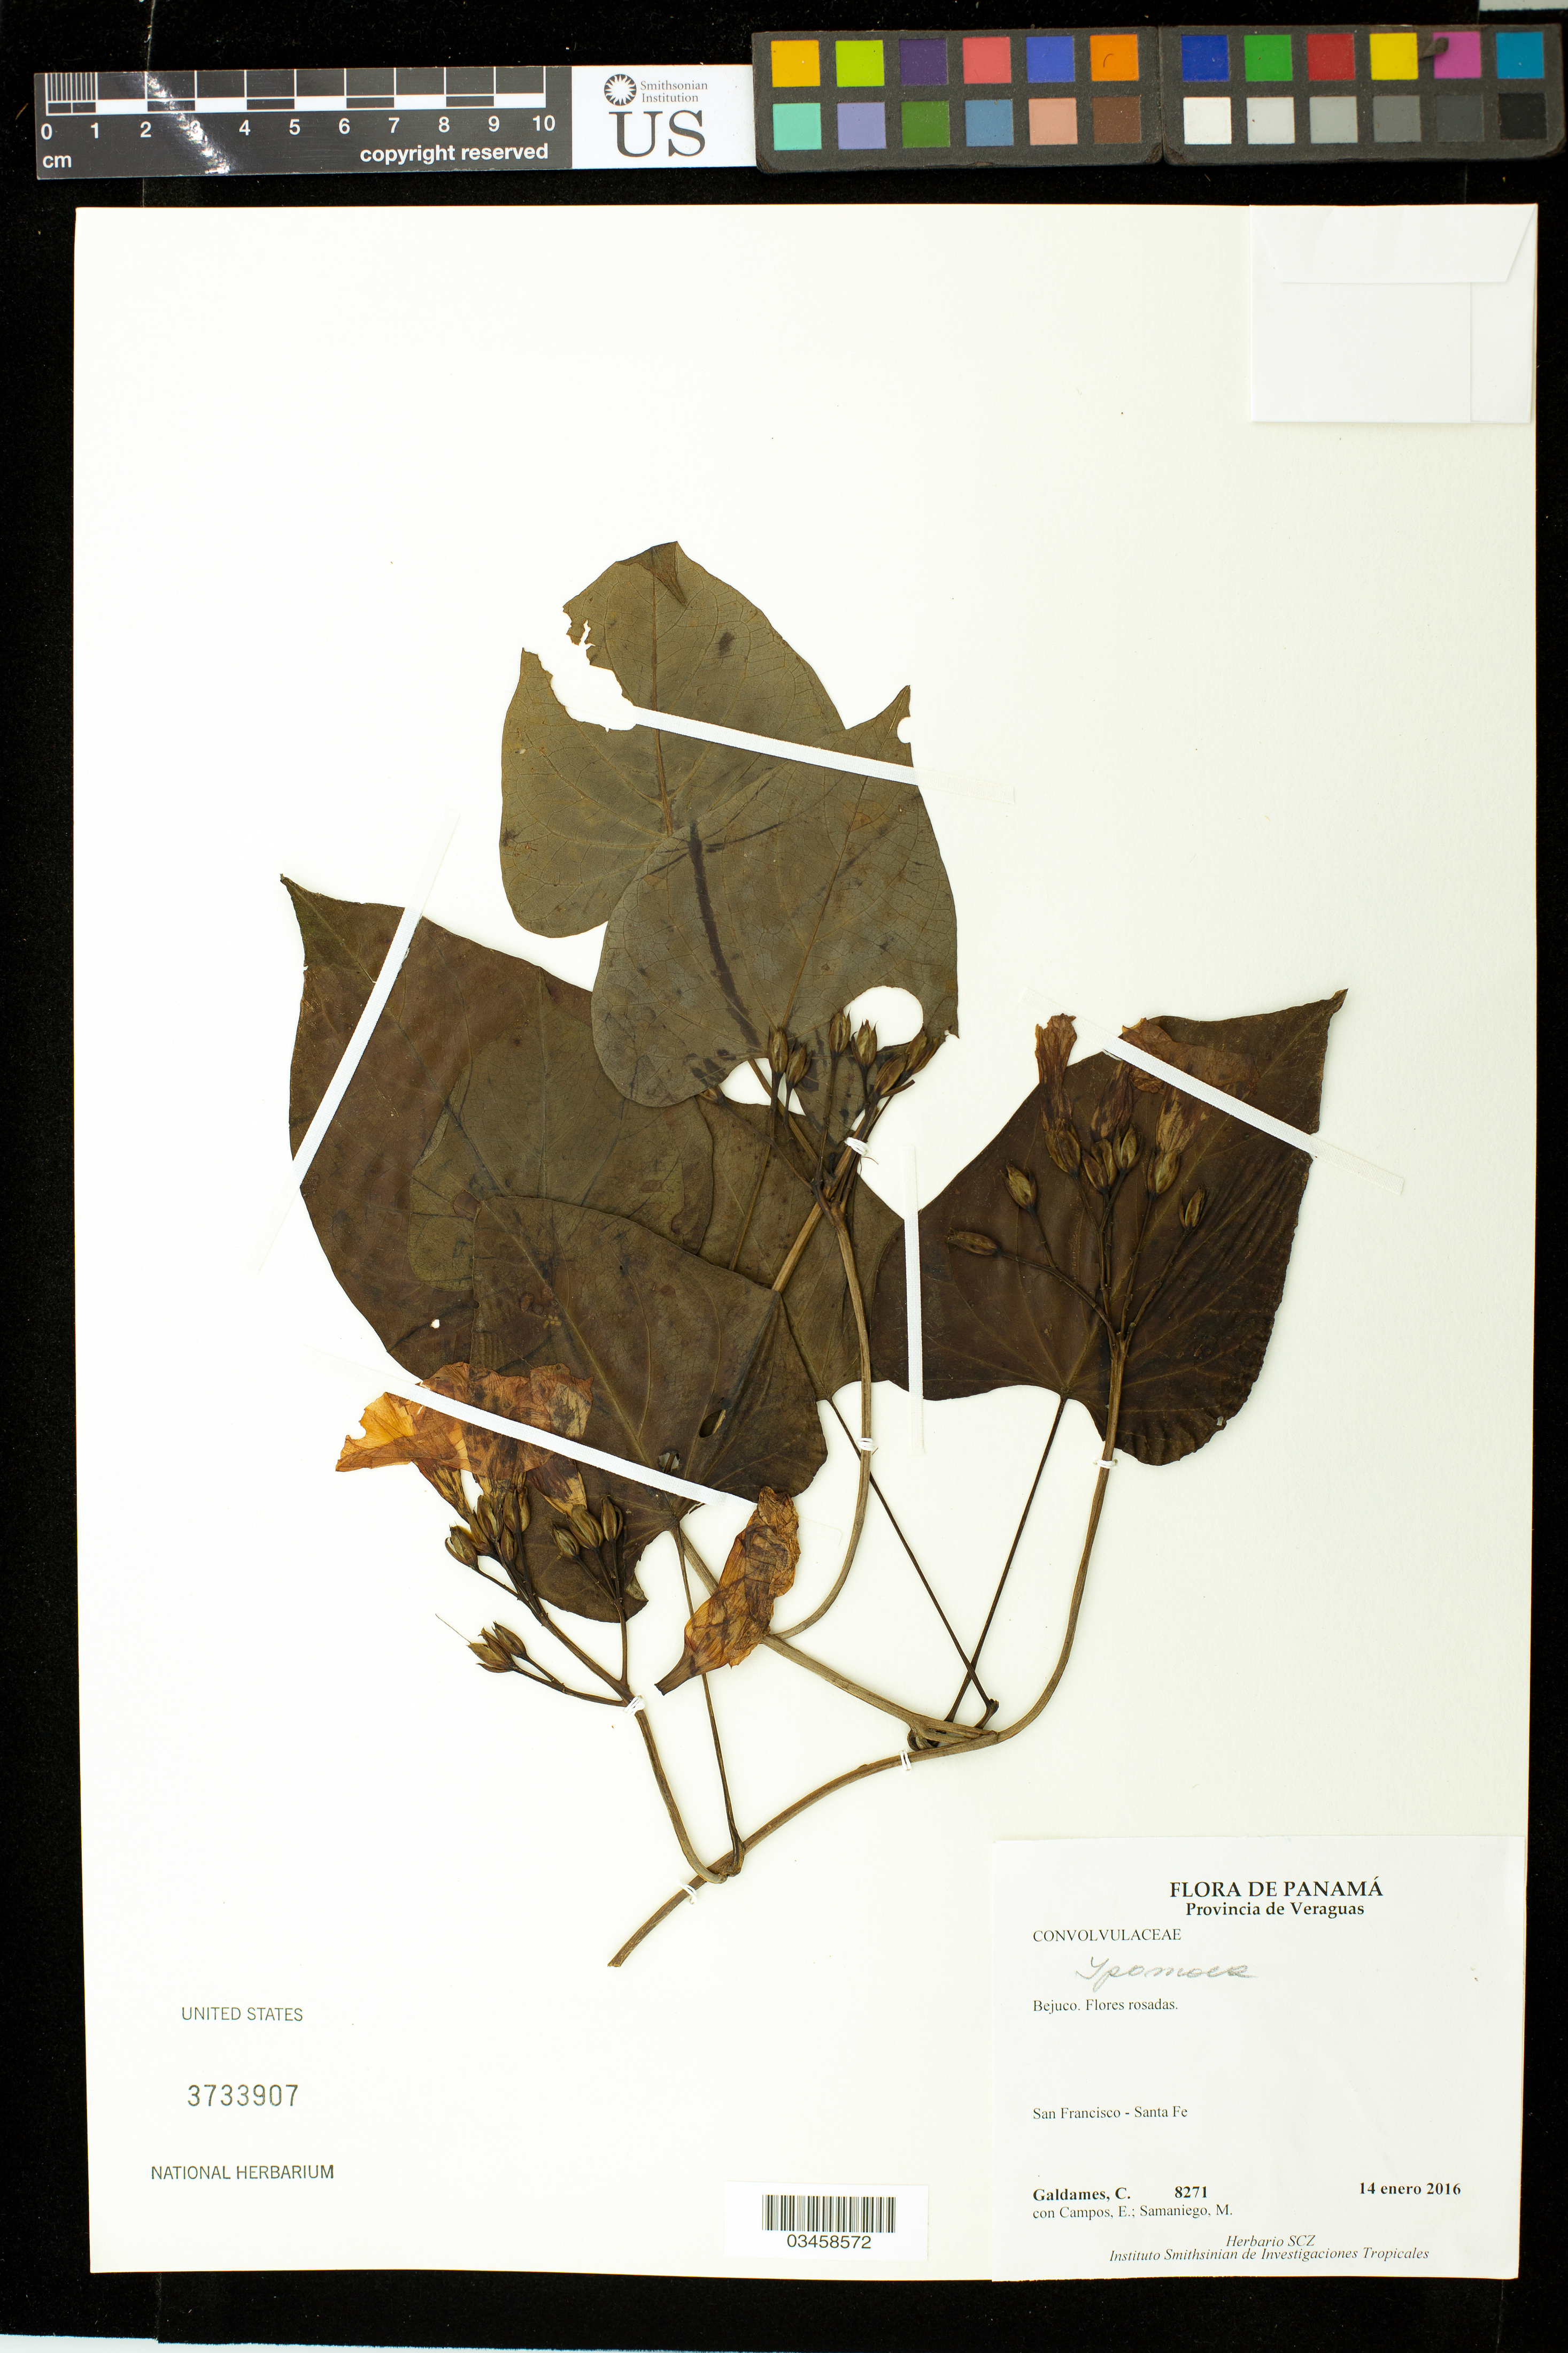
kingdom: Plantae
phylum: Tracheophyta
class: Magnoliopsida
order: Solanales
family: Convolvulaceae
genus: Ipomoea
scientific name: Ipomoea sp.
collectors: C. Galdames, E. Campos & M. Samaniego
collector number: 8271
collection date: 2016-01-14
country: Panama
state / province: Veraguas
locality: San Francisco - Sante Fe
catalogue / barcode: US 3733907